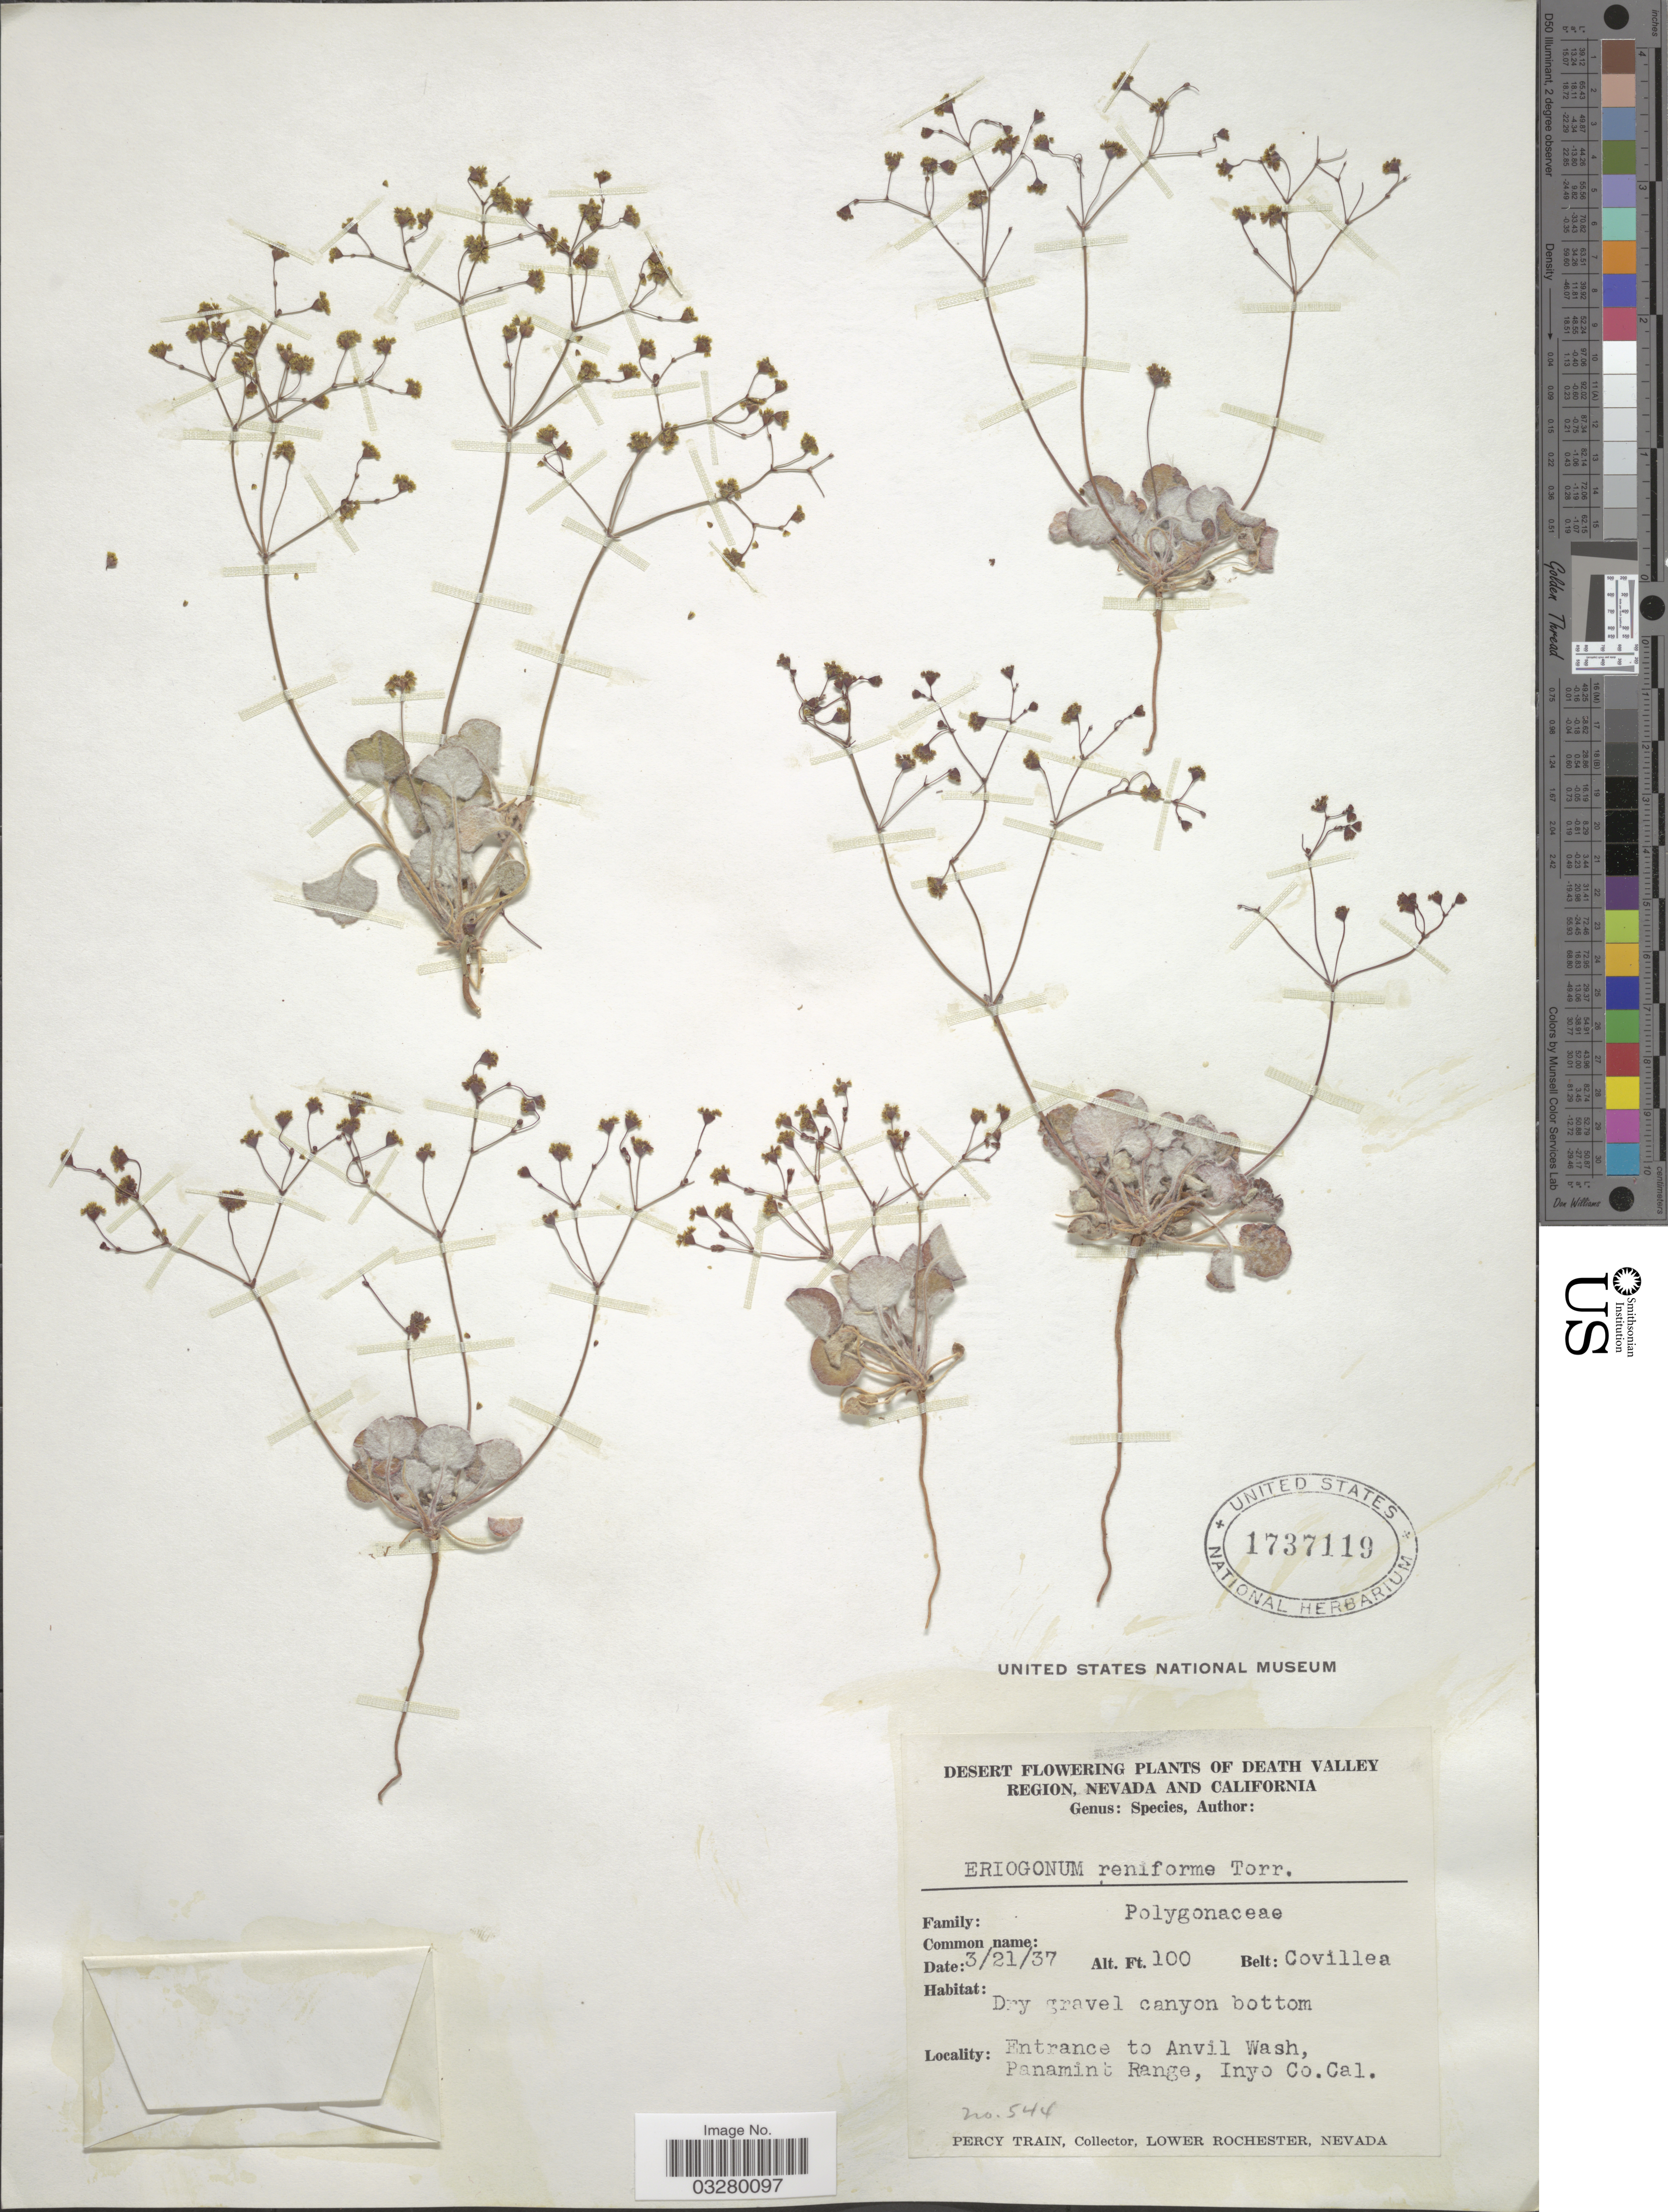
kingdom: Plantae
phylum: Tracheophyta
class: Magnoliopsida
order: Caryophyllales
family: Polygonaceae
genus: Eriogonum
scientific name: Eriogonum reniforme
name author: Torr. & Frém.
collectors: P. Train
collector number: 544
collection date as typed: Transcribed d/m/y: 21/3/37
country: United States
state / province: California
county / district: Inyo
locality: Entrance to Anvil Wash, Panamint Range, Inyo Co.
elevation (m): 30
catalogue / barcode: US 1737119